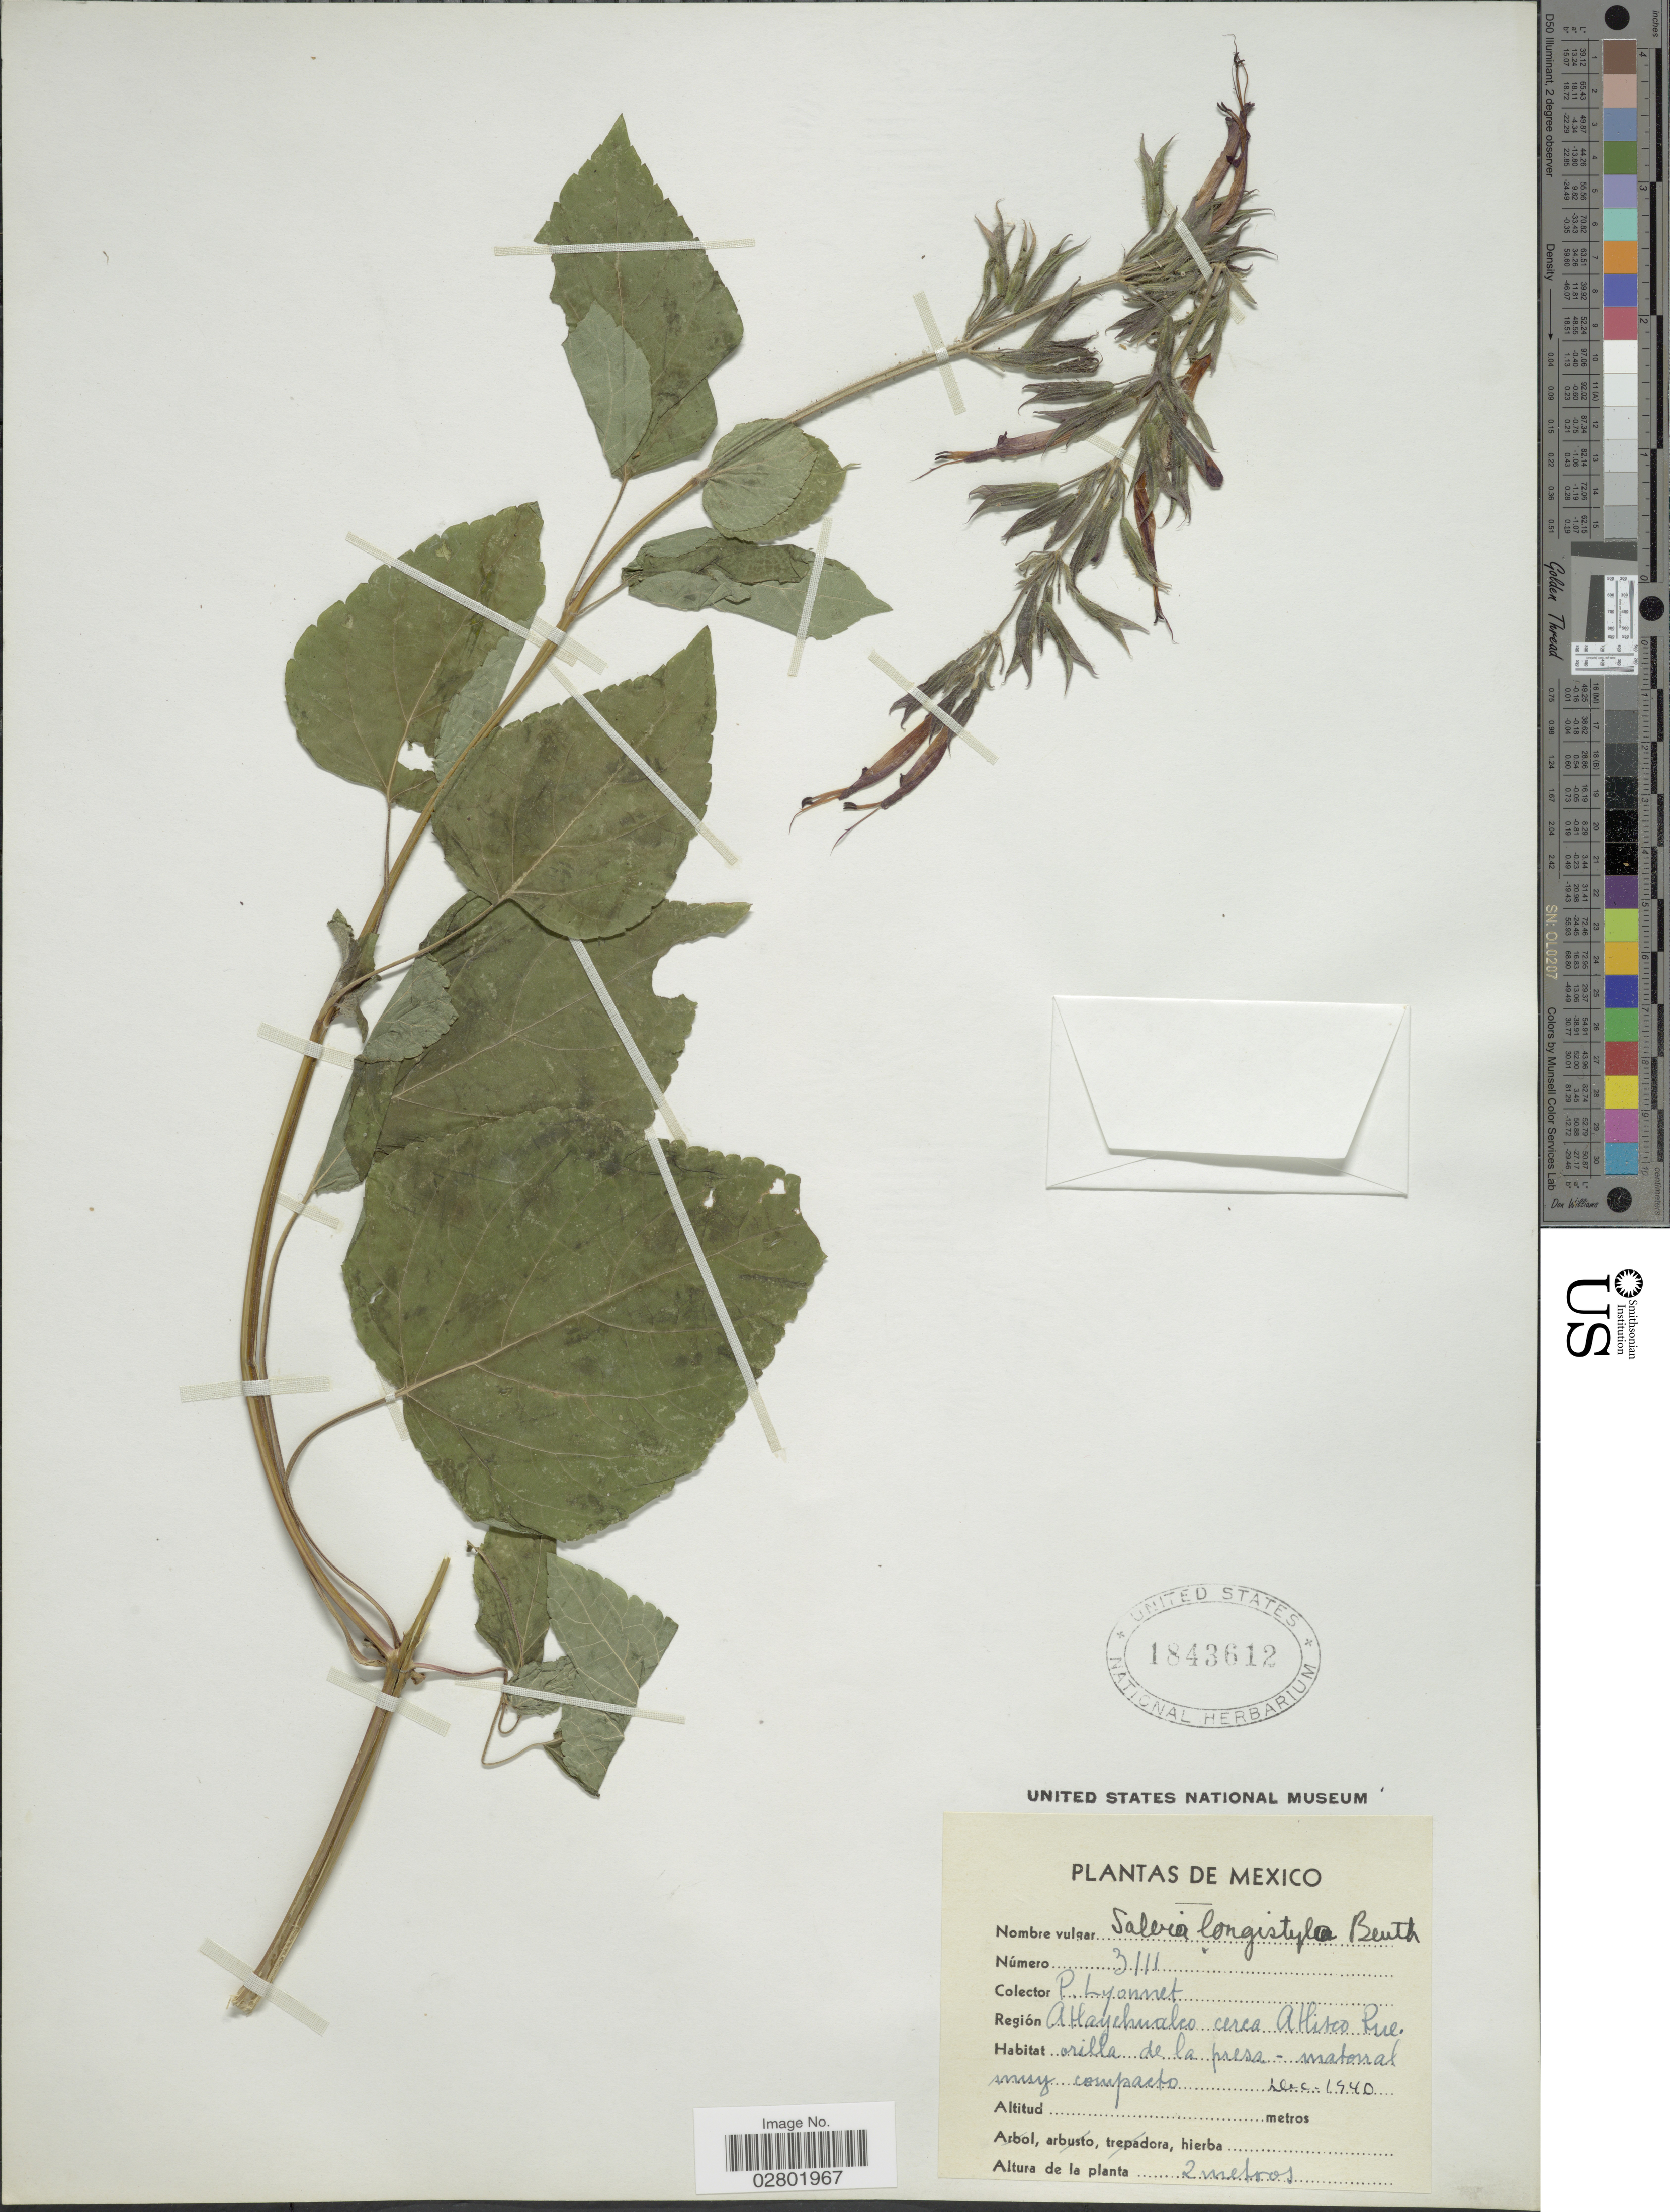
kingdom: Plantae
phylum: Tracheophyta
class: Magnoliopsida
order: Lamiales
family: Lamiaceae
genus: Salvia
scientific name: Salvia longistyla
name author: Benth.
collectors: P. Lyonnet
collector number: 3111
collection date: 1940-12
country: Mexico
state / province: Puebla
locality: Región A Hayehualco cerca A Hisco.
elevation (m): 2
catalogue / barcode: US 1843612